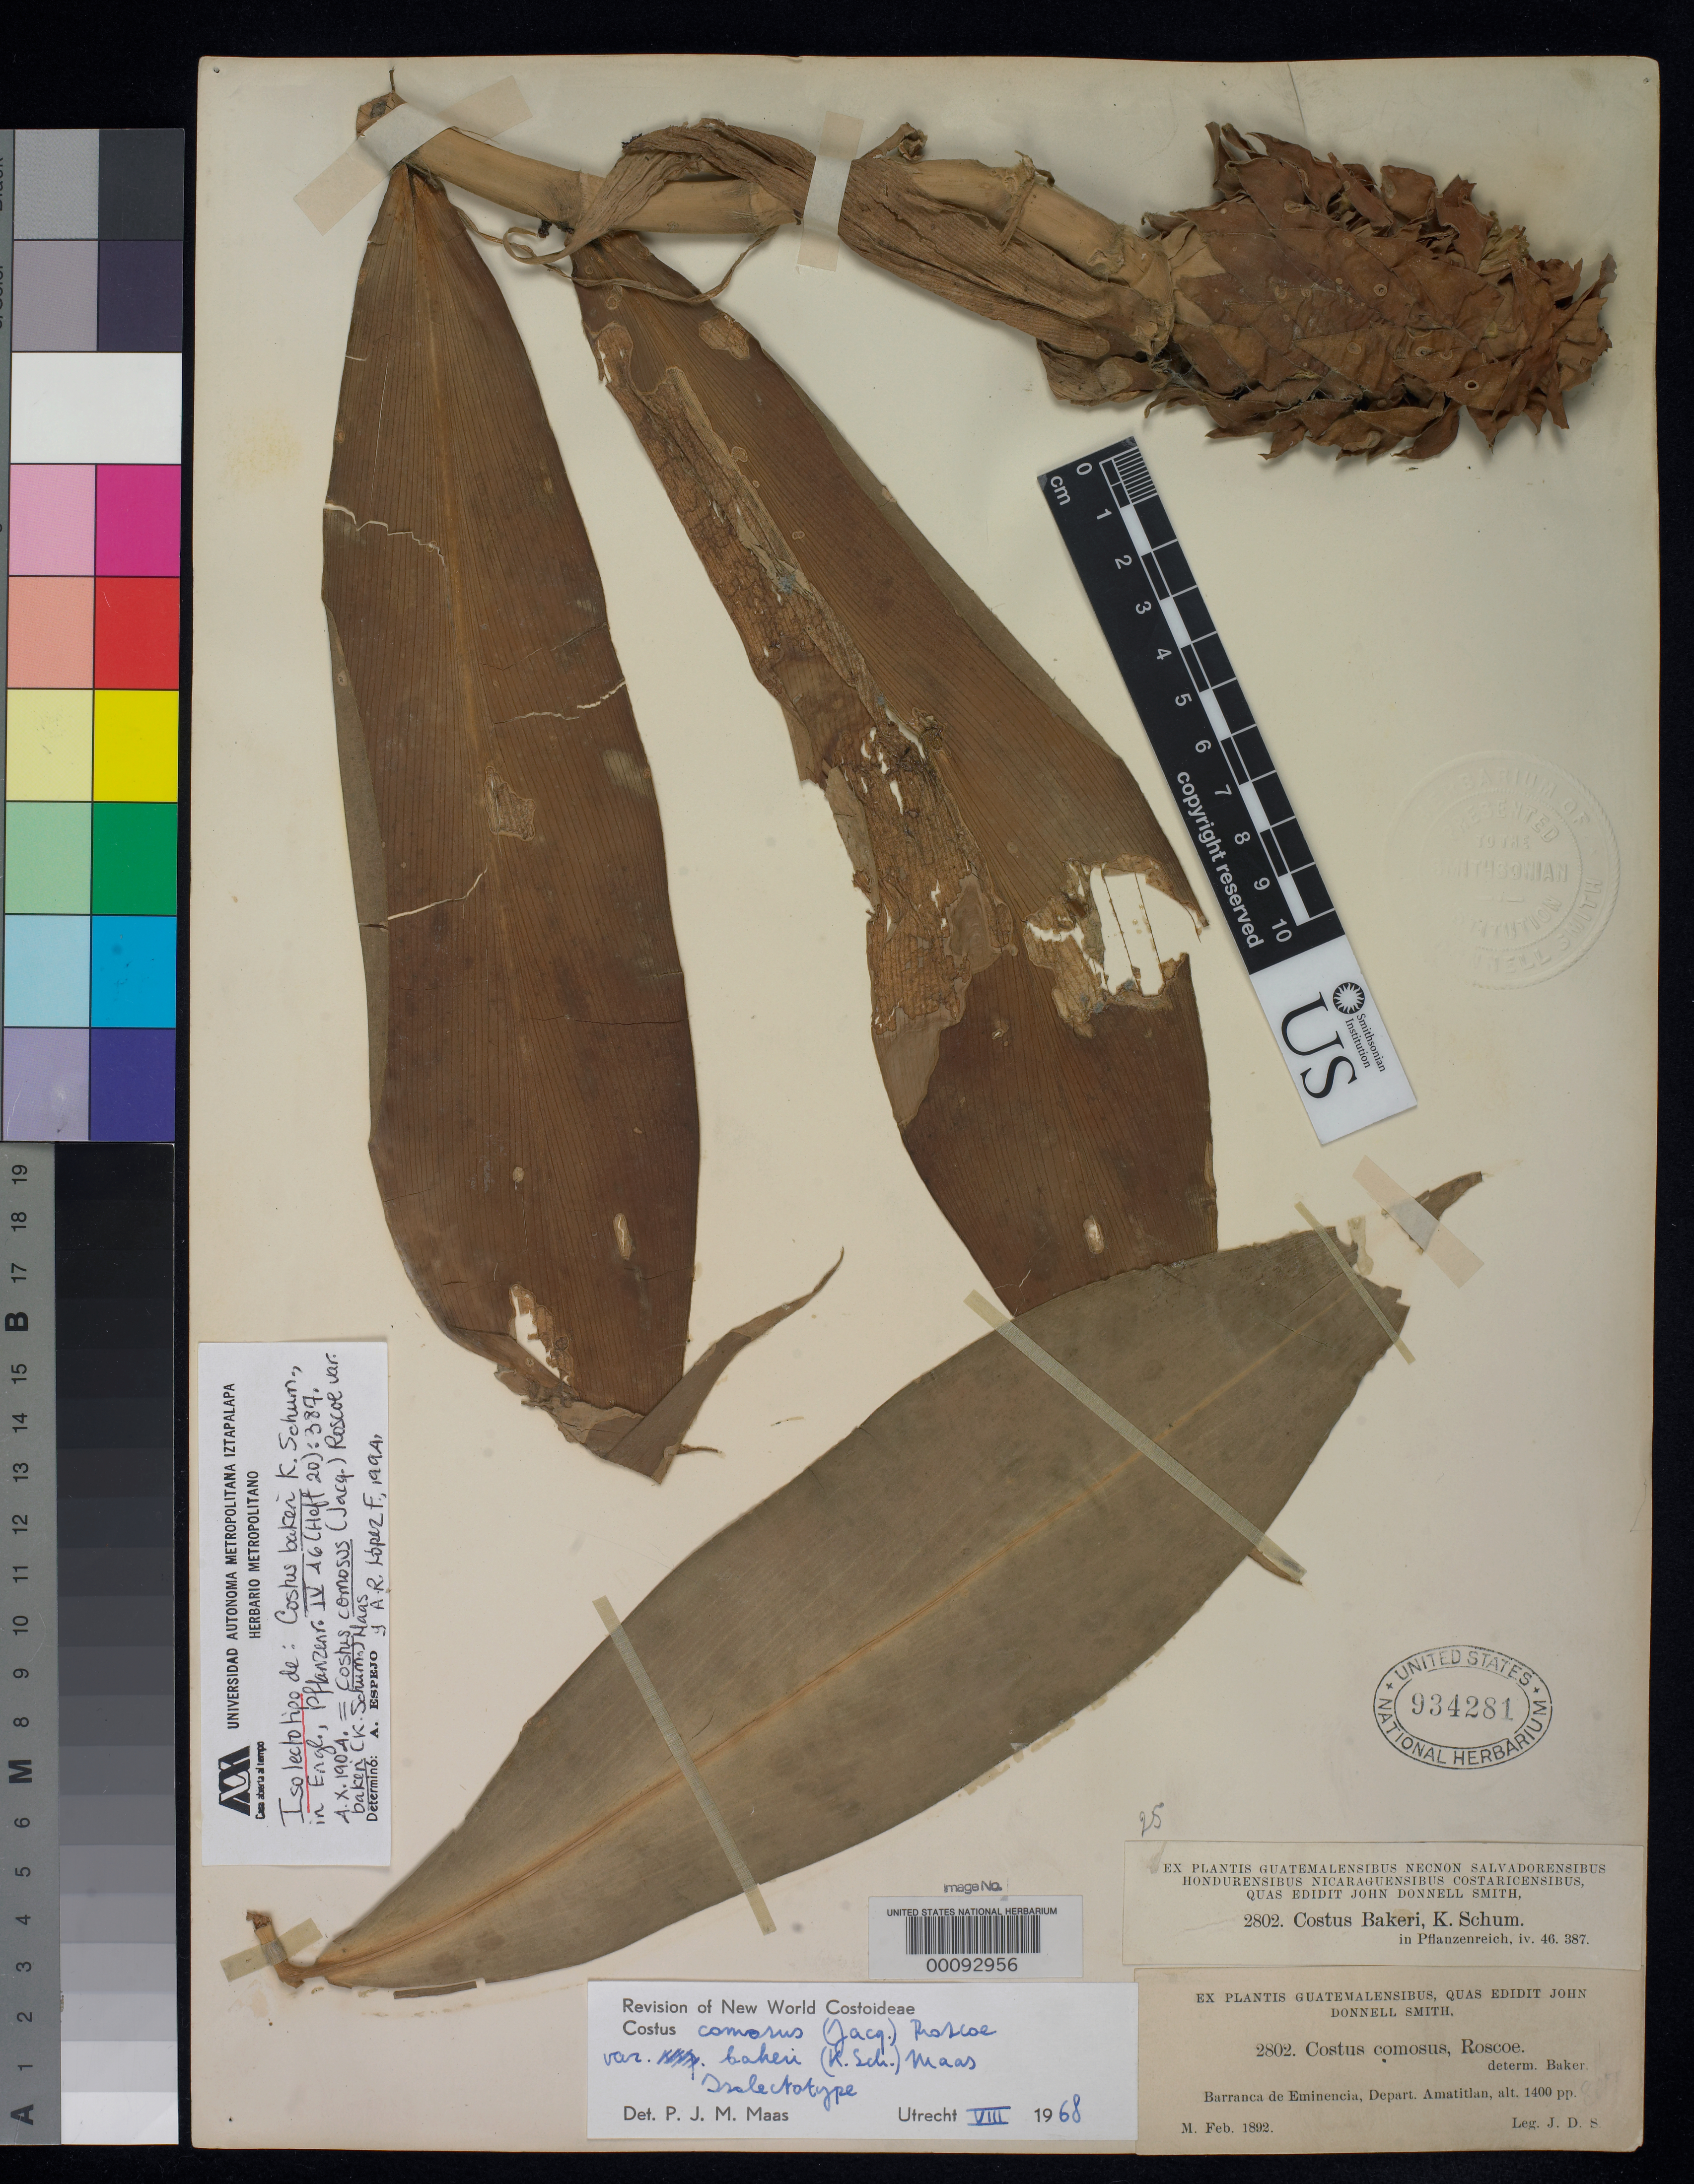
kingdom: Plantae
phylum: Tracheophyta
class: Liliopsida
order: Zingiberales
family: Costaceae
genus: Costus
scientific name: Costus bakeri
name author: K. Schum. in Engl.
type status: Isolectotype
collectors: J. Donnell Smith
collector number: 2802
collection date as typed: Feb 1892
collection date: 1892-02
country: Guatemala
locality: Amatitlán, Barranca de Eminencia.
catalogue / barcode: US 934281